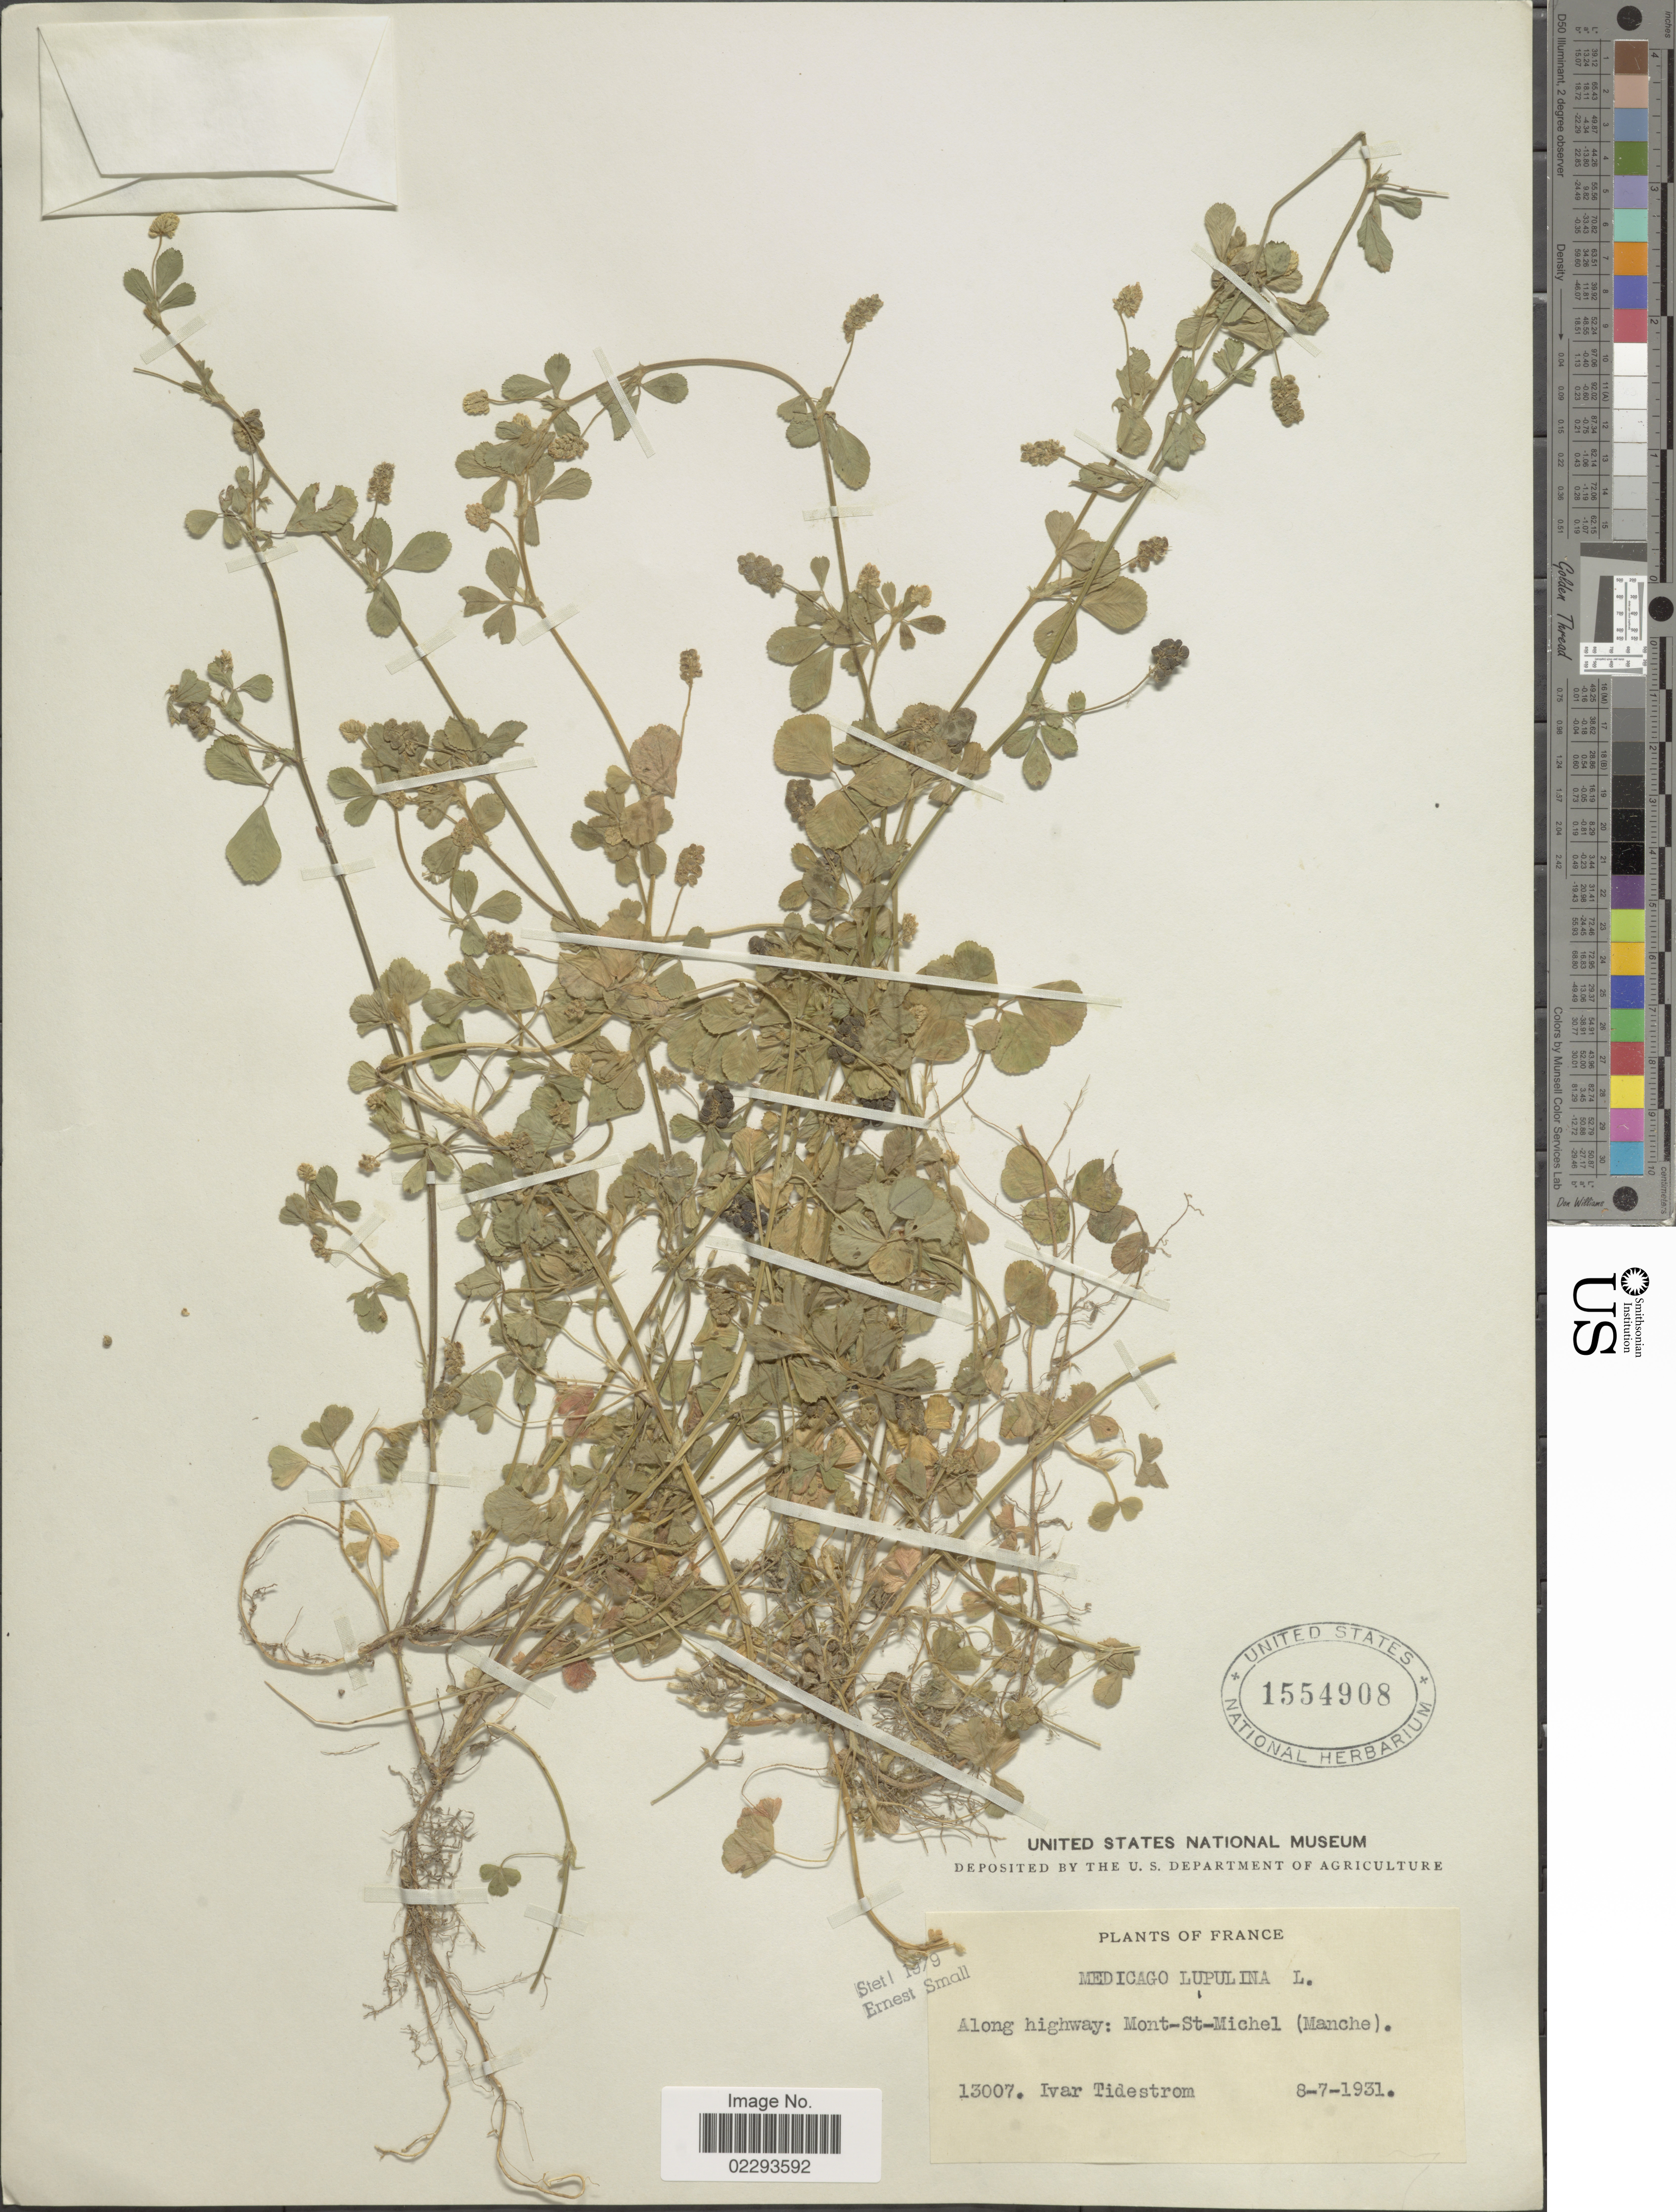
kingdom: Plantae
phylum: Tracheophyta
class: Magnoliopsida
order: Fabales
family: Fabaceae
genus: Medicago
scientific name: Medicago lupulina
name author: L.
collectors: I. F. Tidestrom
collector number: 13007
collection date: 1931-07-08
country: France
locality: Along highway: Mont-St-Michel (Manche)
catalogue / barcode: US 1554908